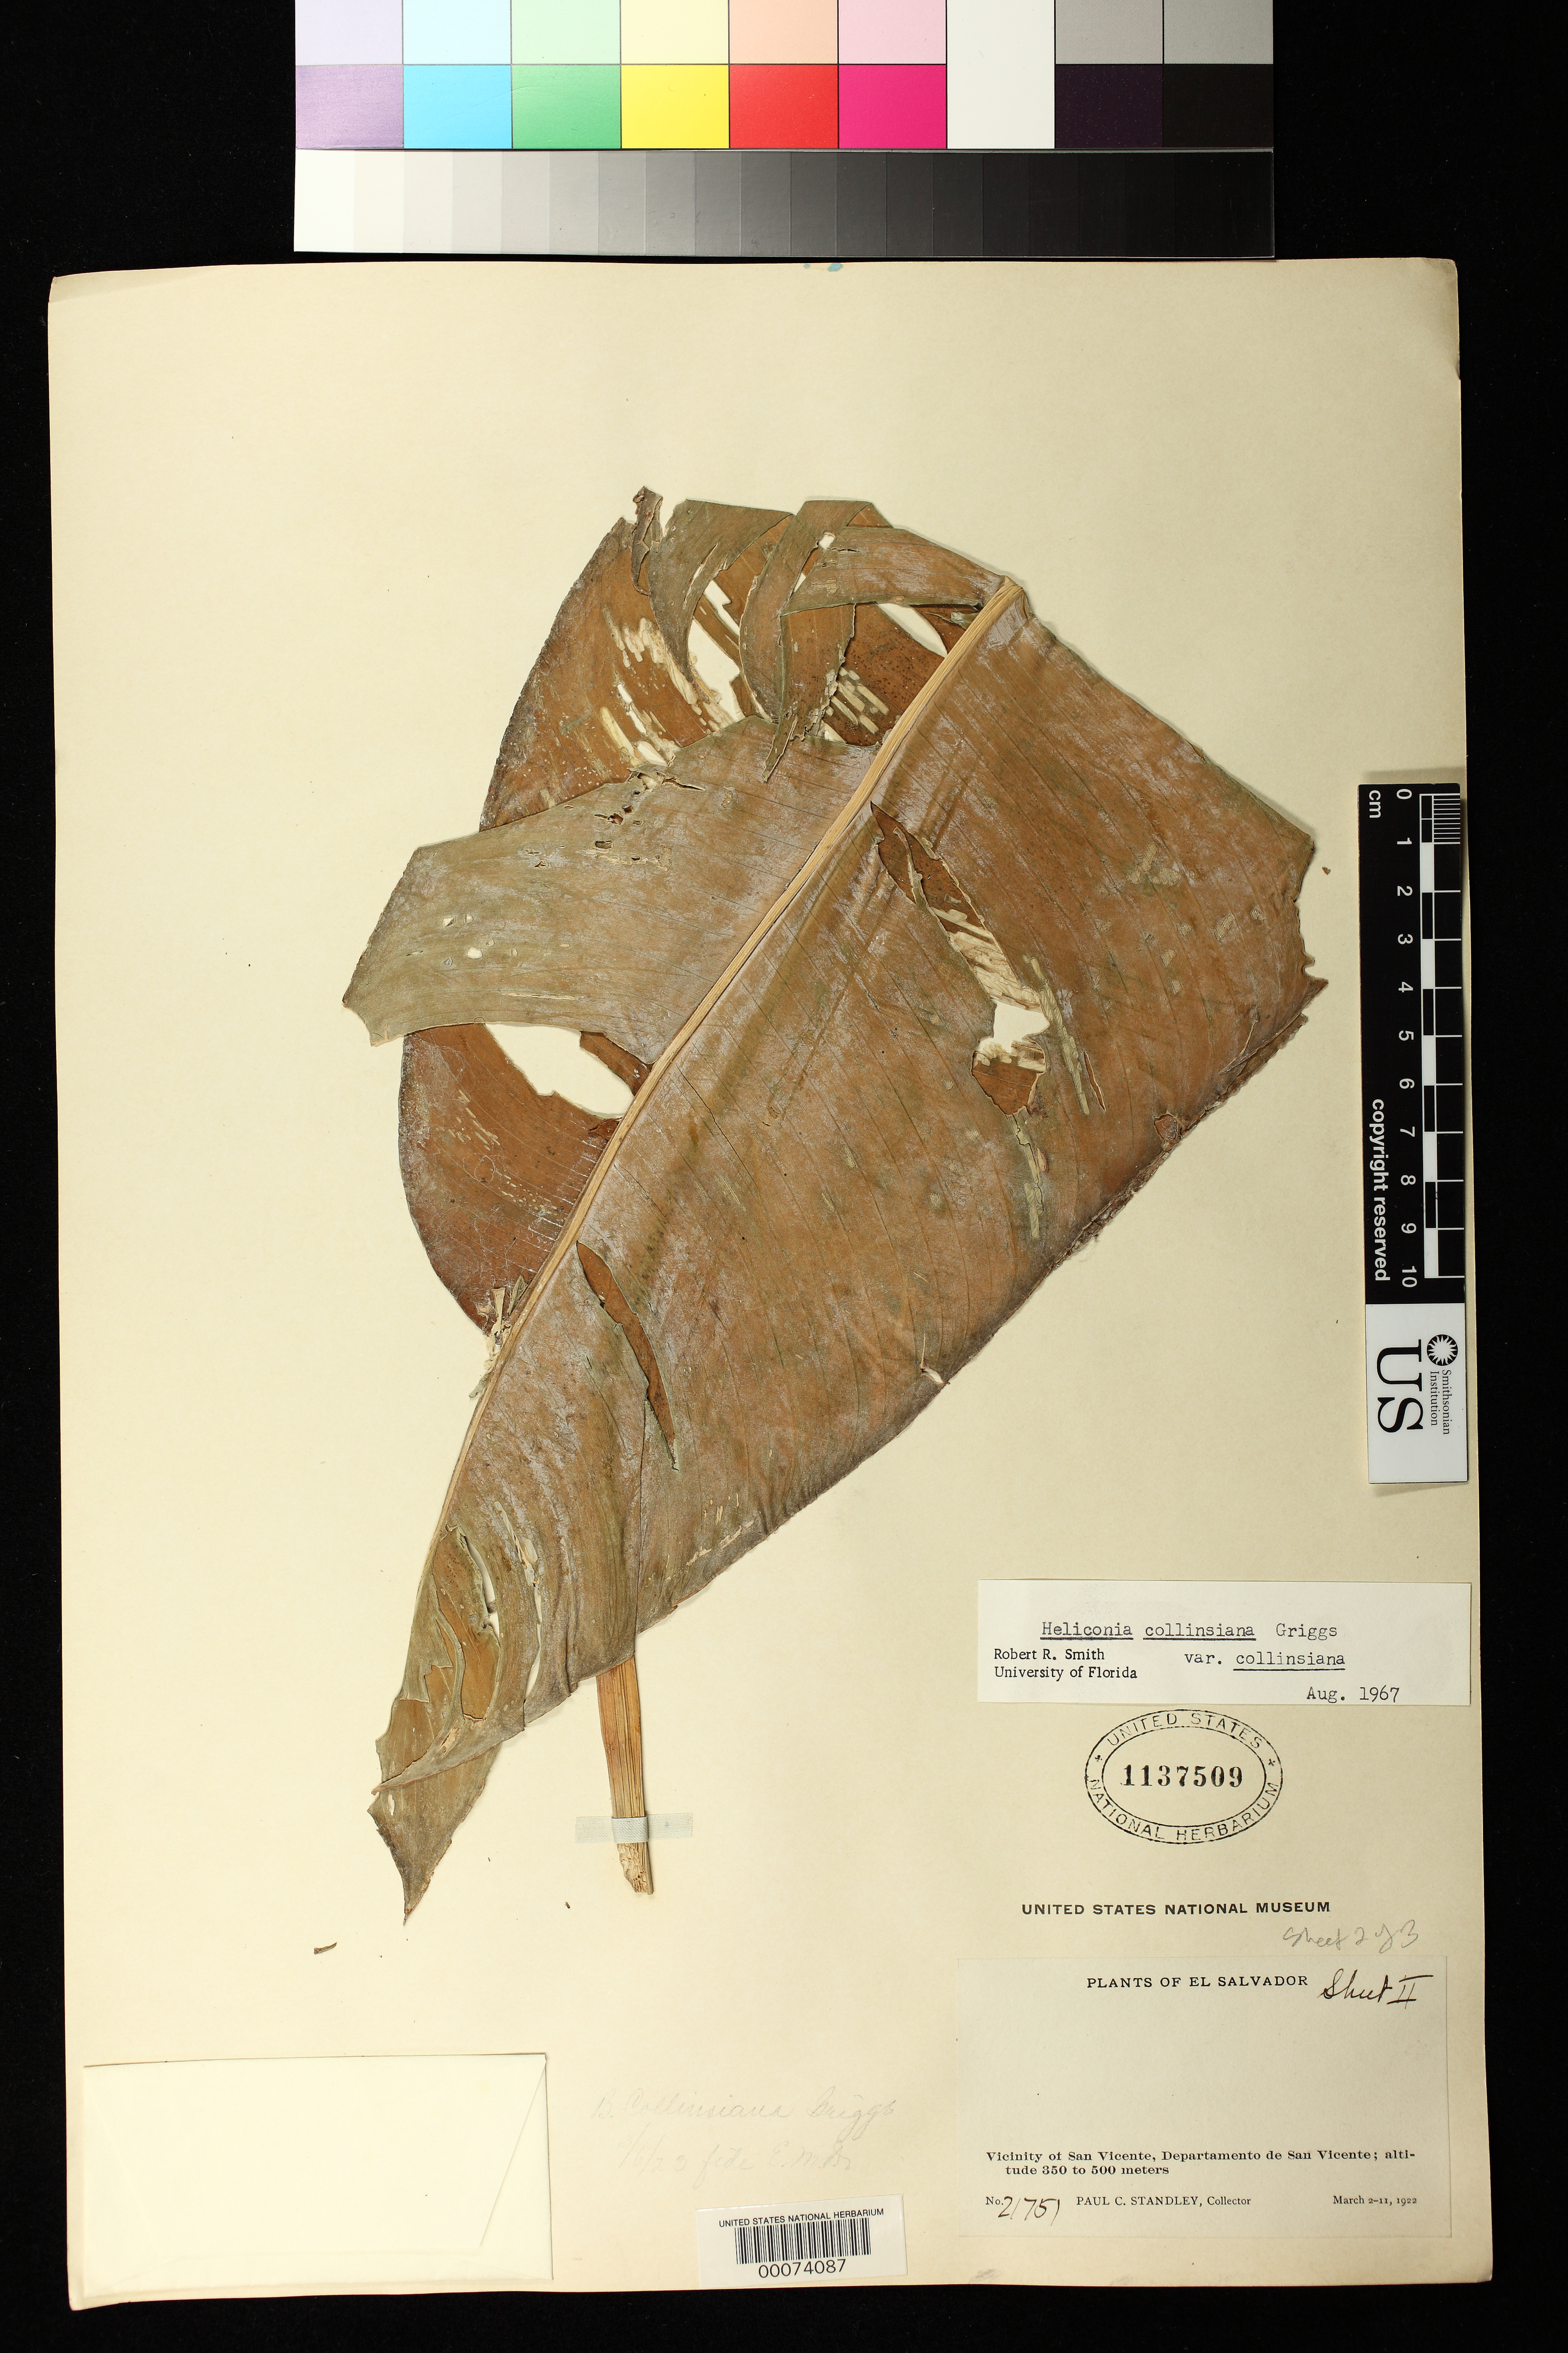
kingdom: Plantae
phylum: Tracheophyta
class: Liliopsida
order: Zingiberales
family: Heliconiaceae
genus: Heliconia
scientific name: Heliconia collinsiana var. collinsiana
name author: R.F. Griggs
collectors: P. C. Standley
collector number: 21751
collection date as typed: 02 Mar 1922 to 11 Mar 1922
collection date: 1922-03-02/1922-03-11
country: El Salvador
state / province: San Vincente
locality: Vicinity of san vicente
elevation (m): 350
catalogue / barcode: US 1137509